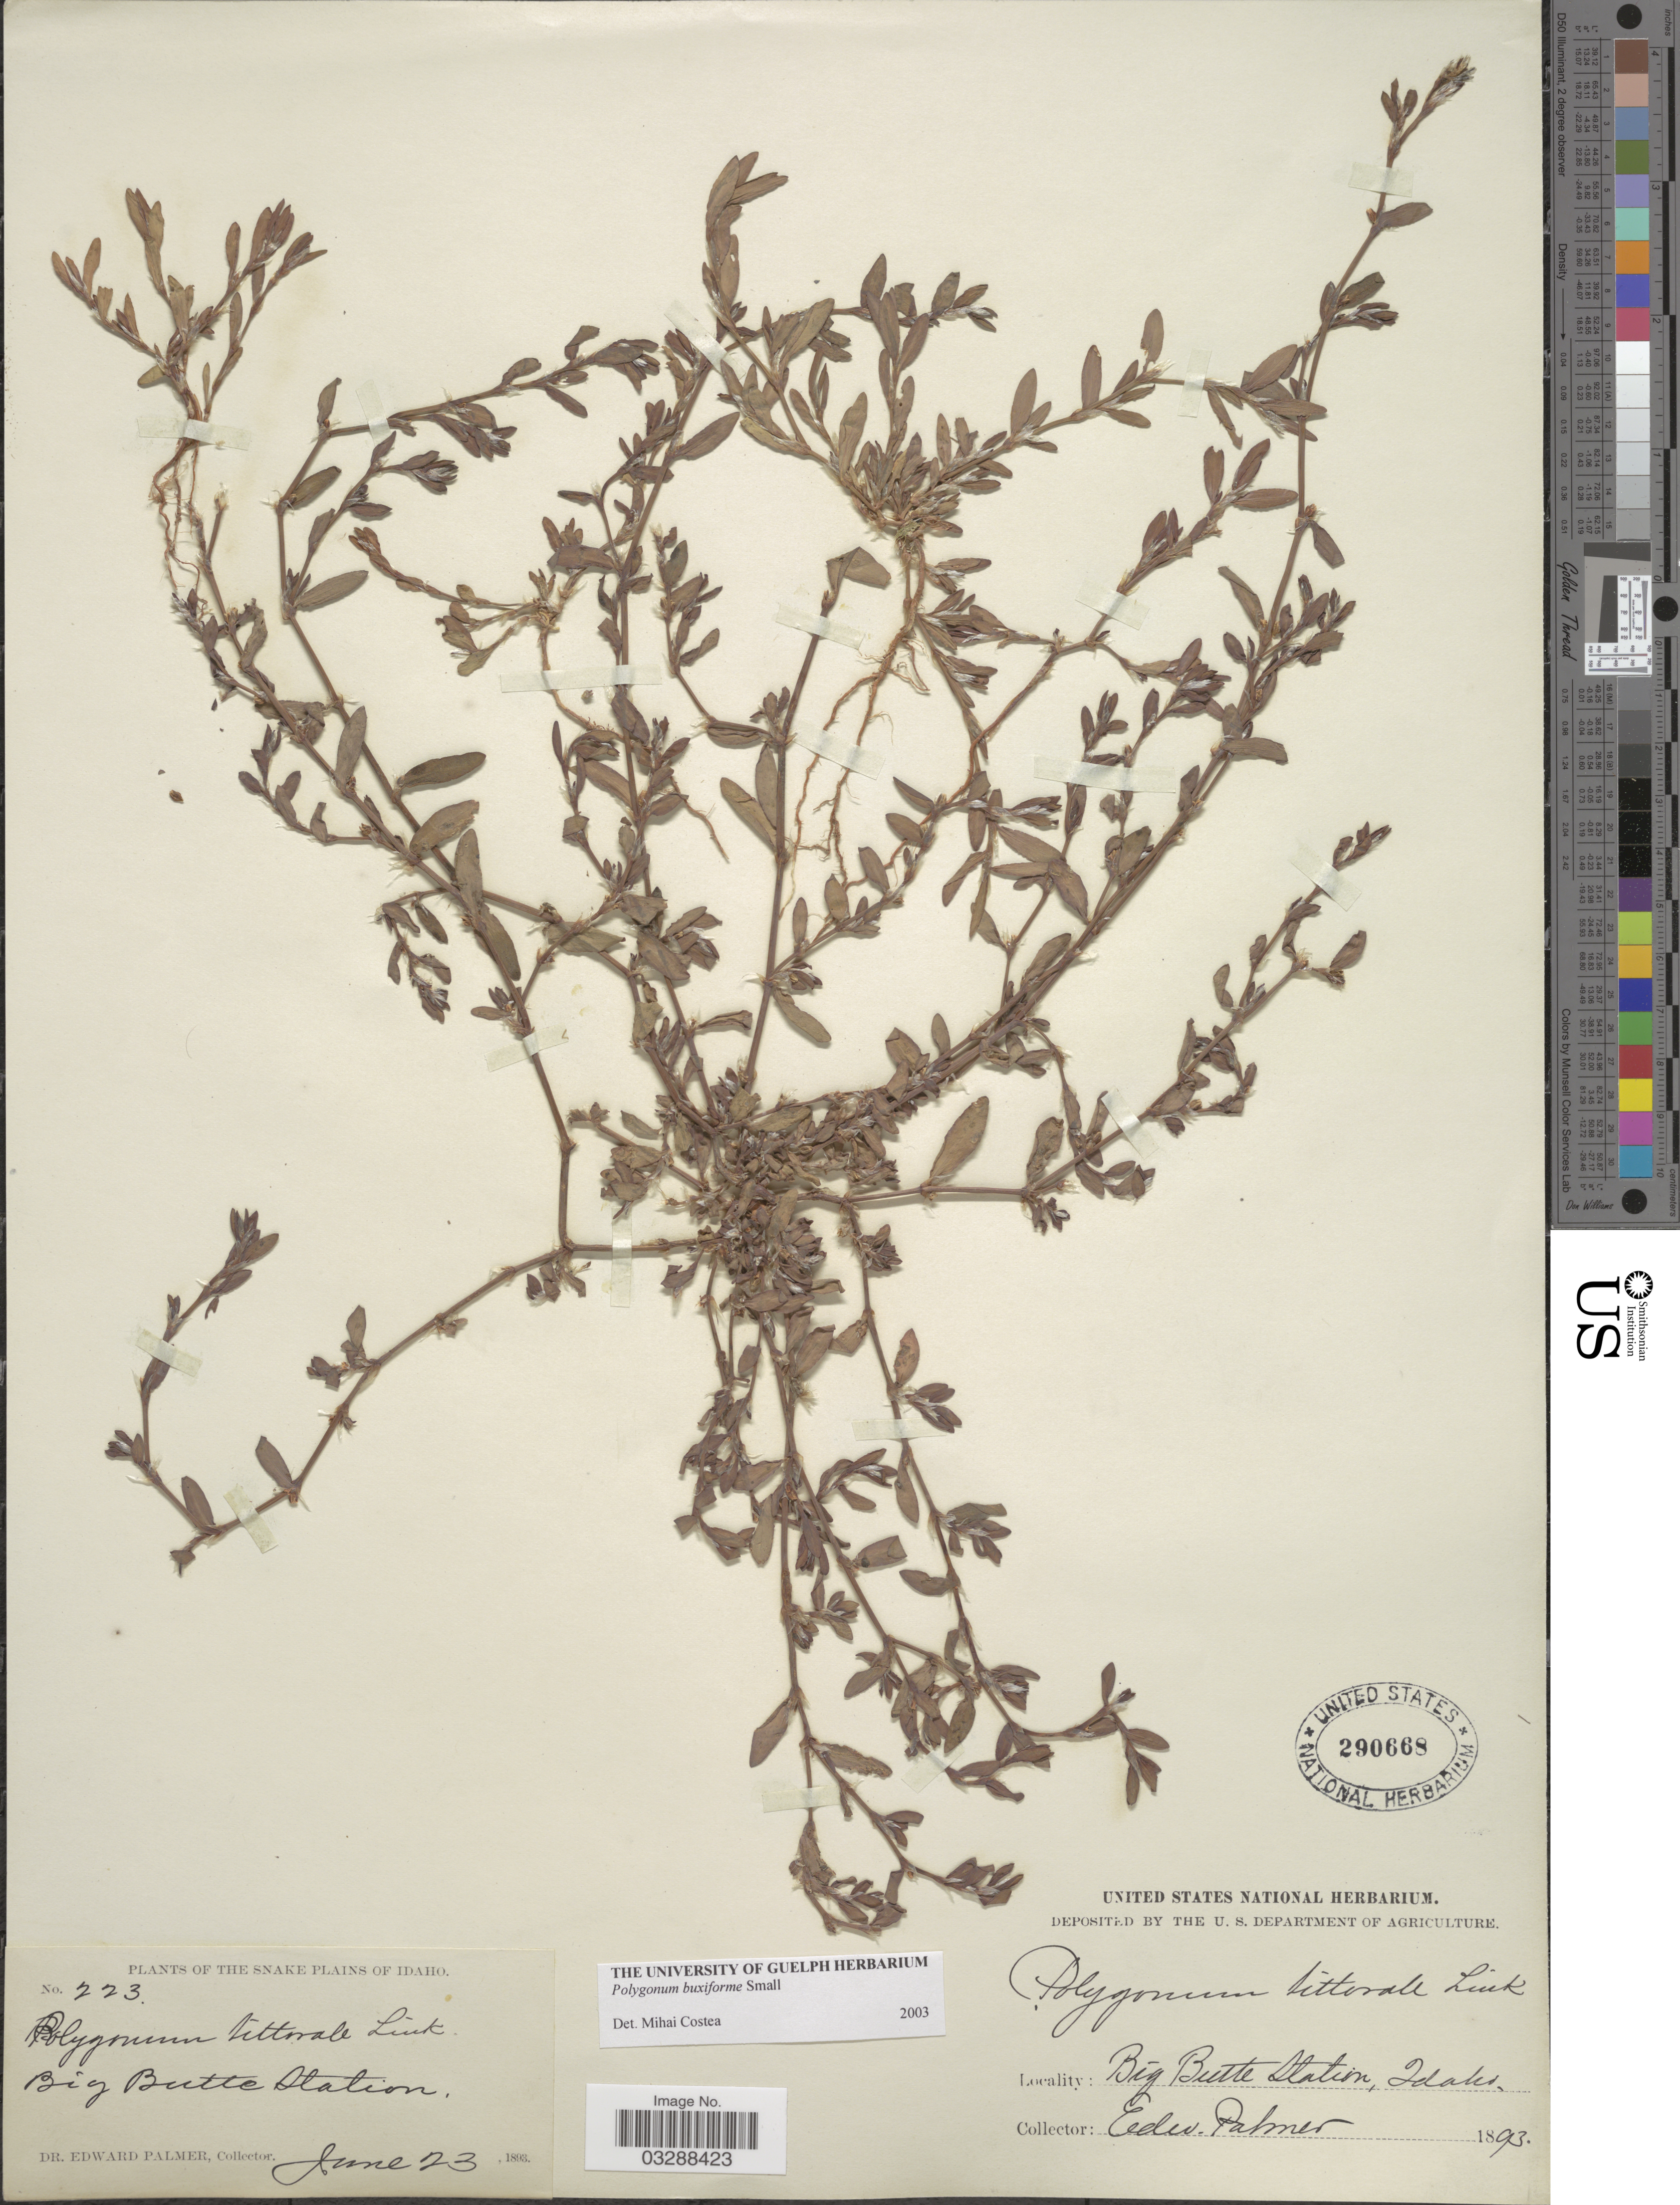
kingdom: Plantae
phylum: Tracheophyta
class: Magnoliopsida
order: Caryophyllales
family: Polygonaceae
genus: Polygonum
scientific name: Polygonum buxiforme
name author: Small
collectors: E. Palmer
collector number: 223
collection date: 1893-06-23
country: United States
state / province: Idaho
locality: The Snake Plains, Big Butte Station.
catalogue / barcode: US 290668